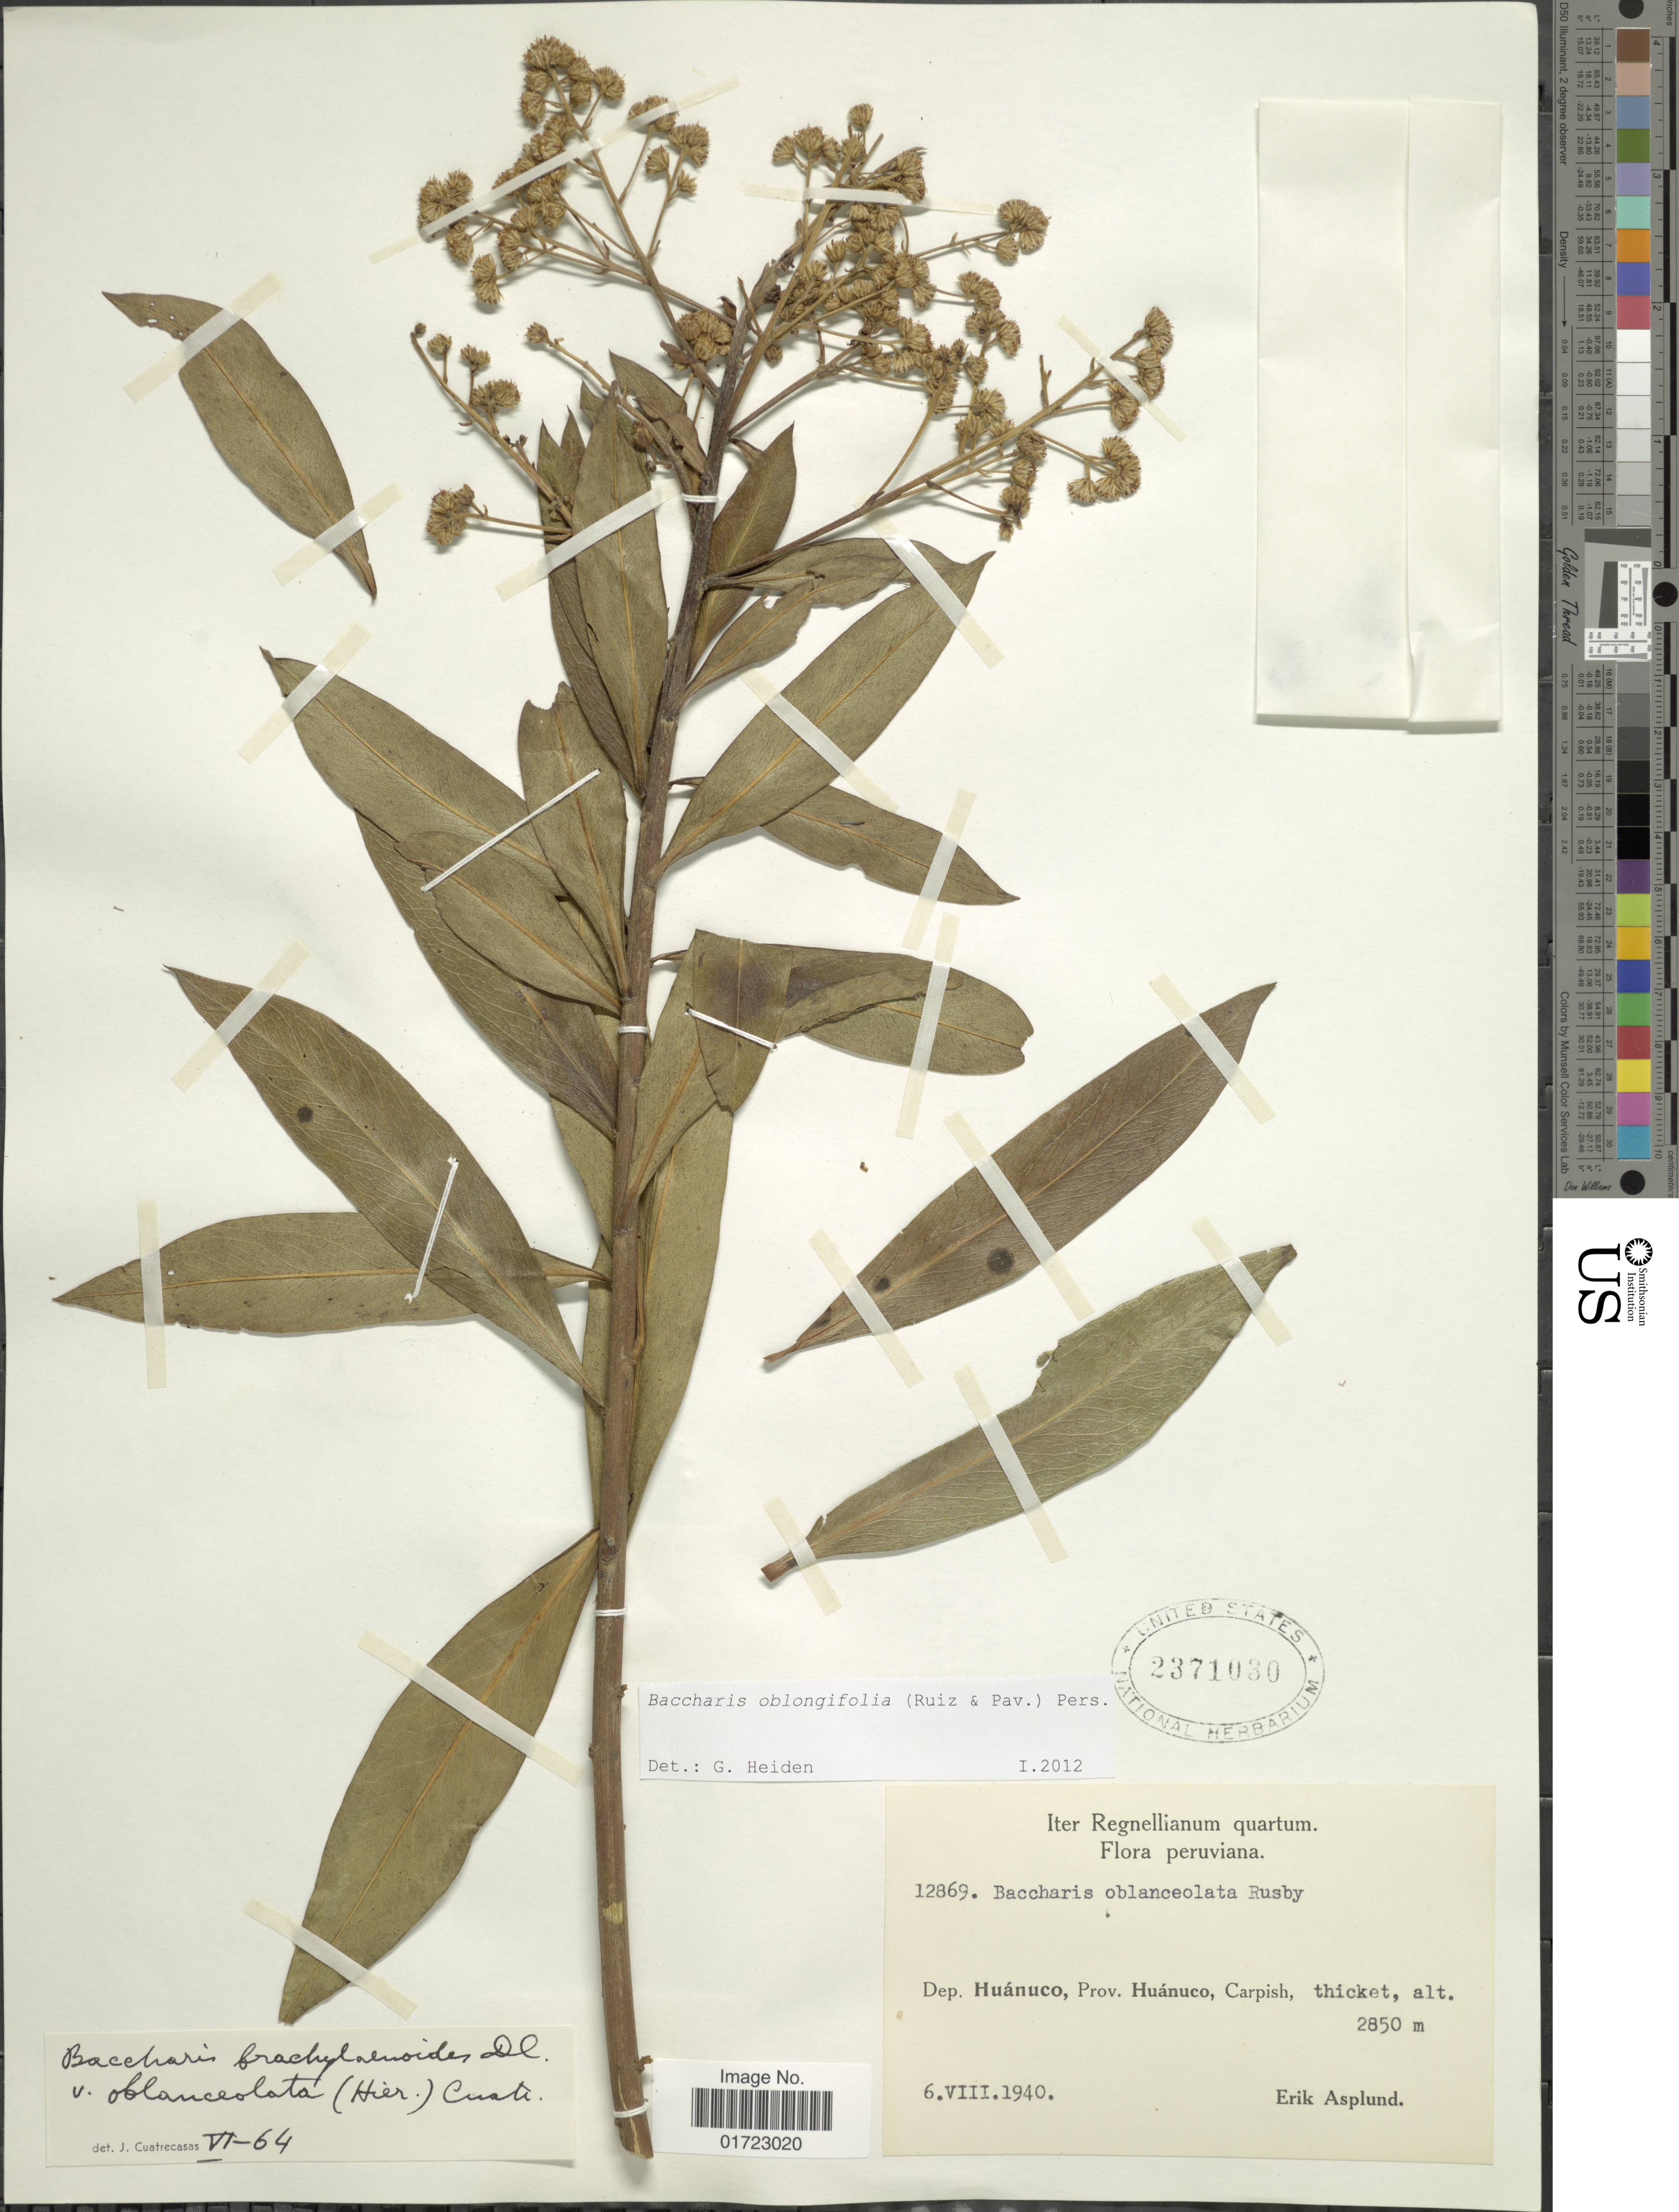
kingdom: Plantae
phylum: Tracheophyta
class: Magnoliopsida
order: Asterales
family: Asteraceae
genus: Baccharis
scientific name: Baccharis oblongifolia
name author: (Ruiz & Pav.) Pers.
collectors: E. Asplund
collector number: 12869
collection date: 1940-08-06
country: Peru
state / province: Huánuco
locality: Prov. Huánuco, Carpish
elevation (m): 2850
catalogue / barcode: US 2371030